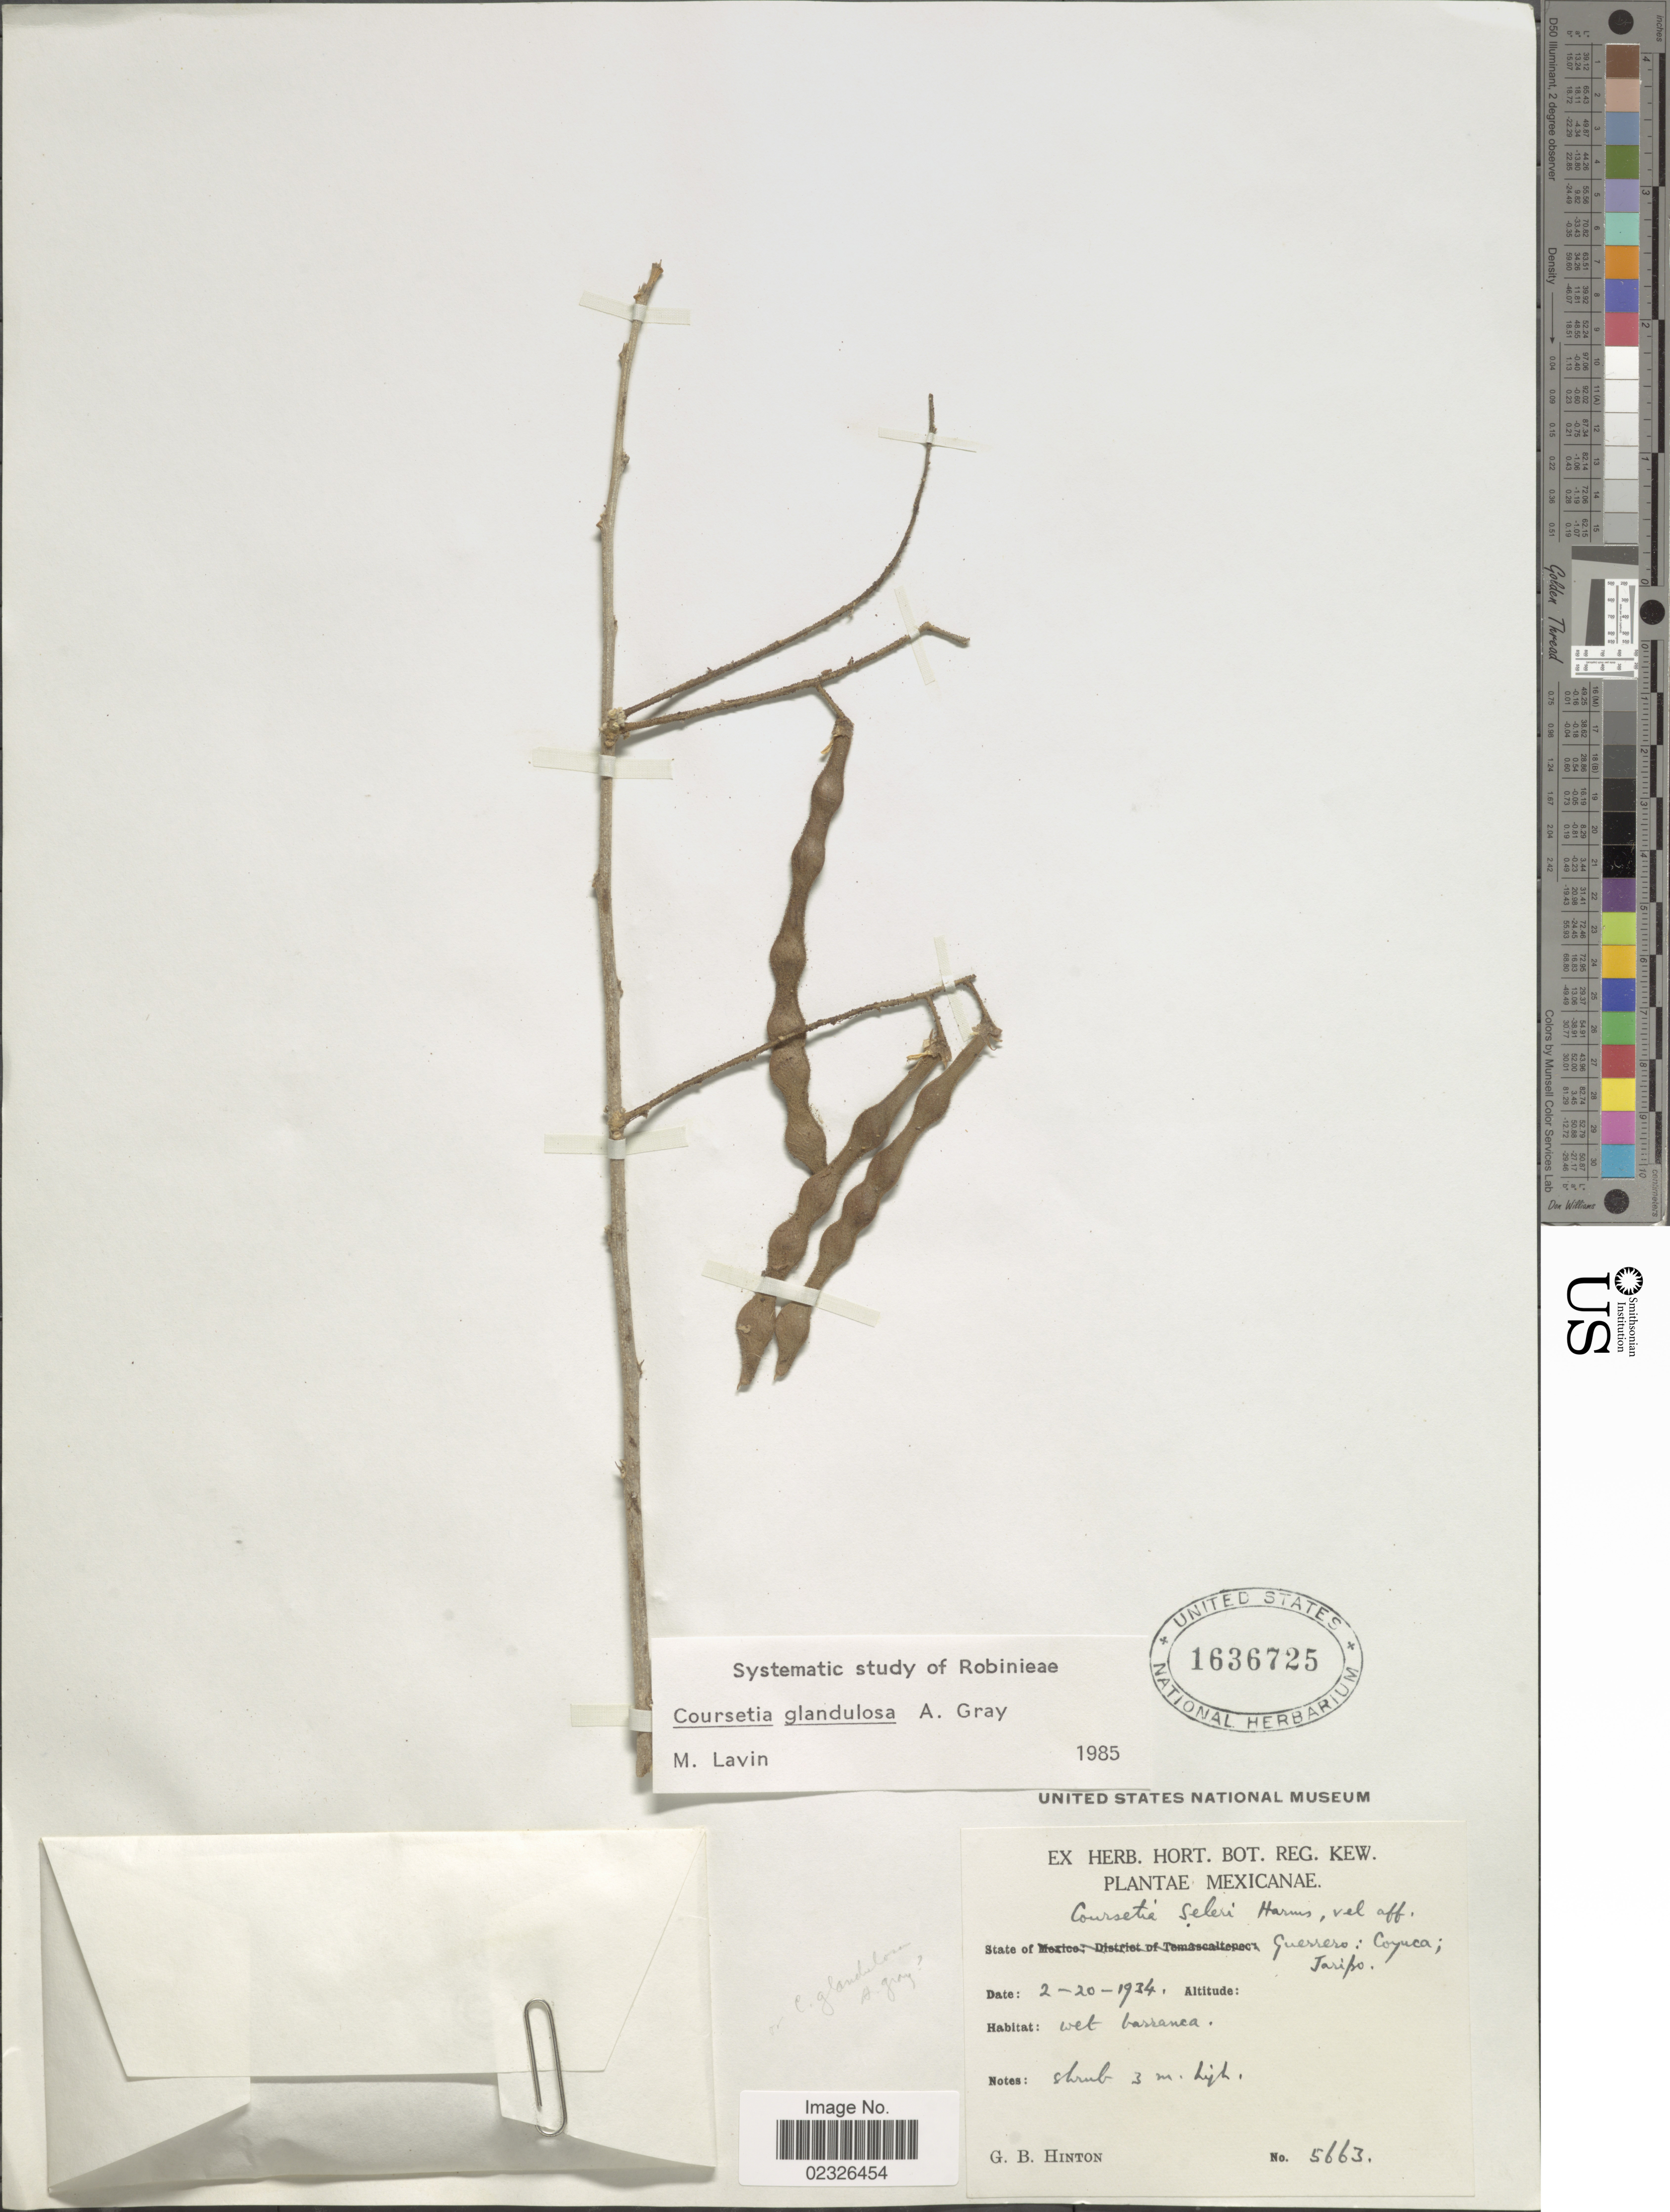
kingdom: Plantae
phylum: Tracheophyta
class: Magnoliopsida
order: Fabales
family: Fabaceae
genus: Coursetia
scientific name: Coursetia glandulosa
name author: A. Gray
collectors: G. B. Hinton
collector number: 5663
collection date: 1934-02-20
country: Mexico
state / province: Guerrero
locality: Coyuca; Jaripo. Wet barranca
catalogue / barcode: US 1636725